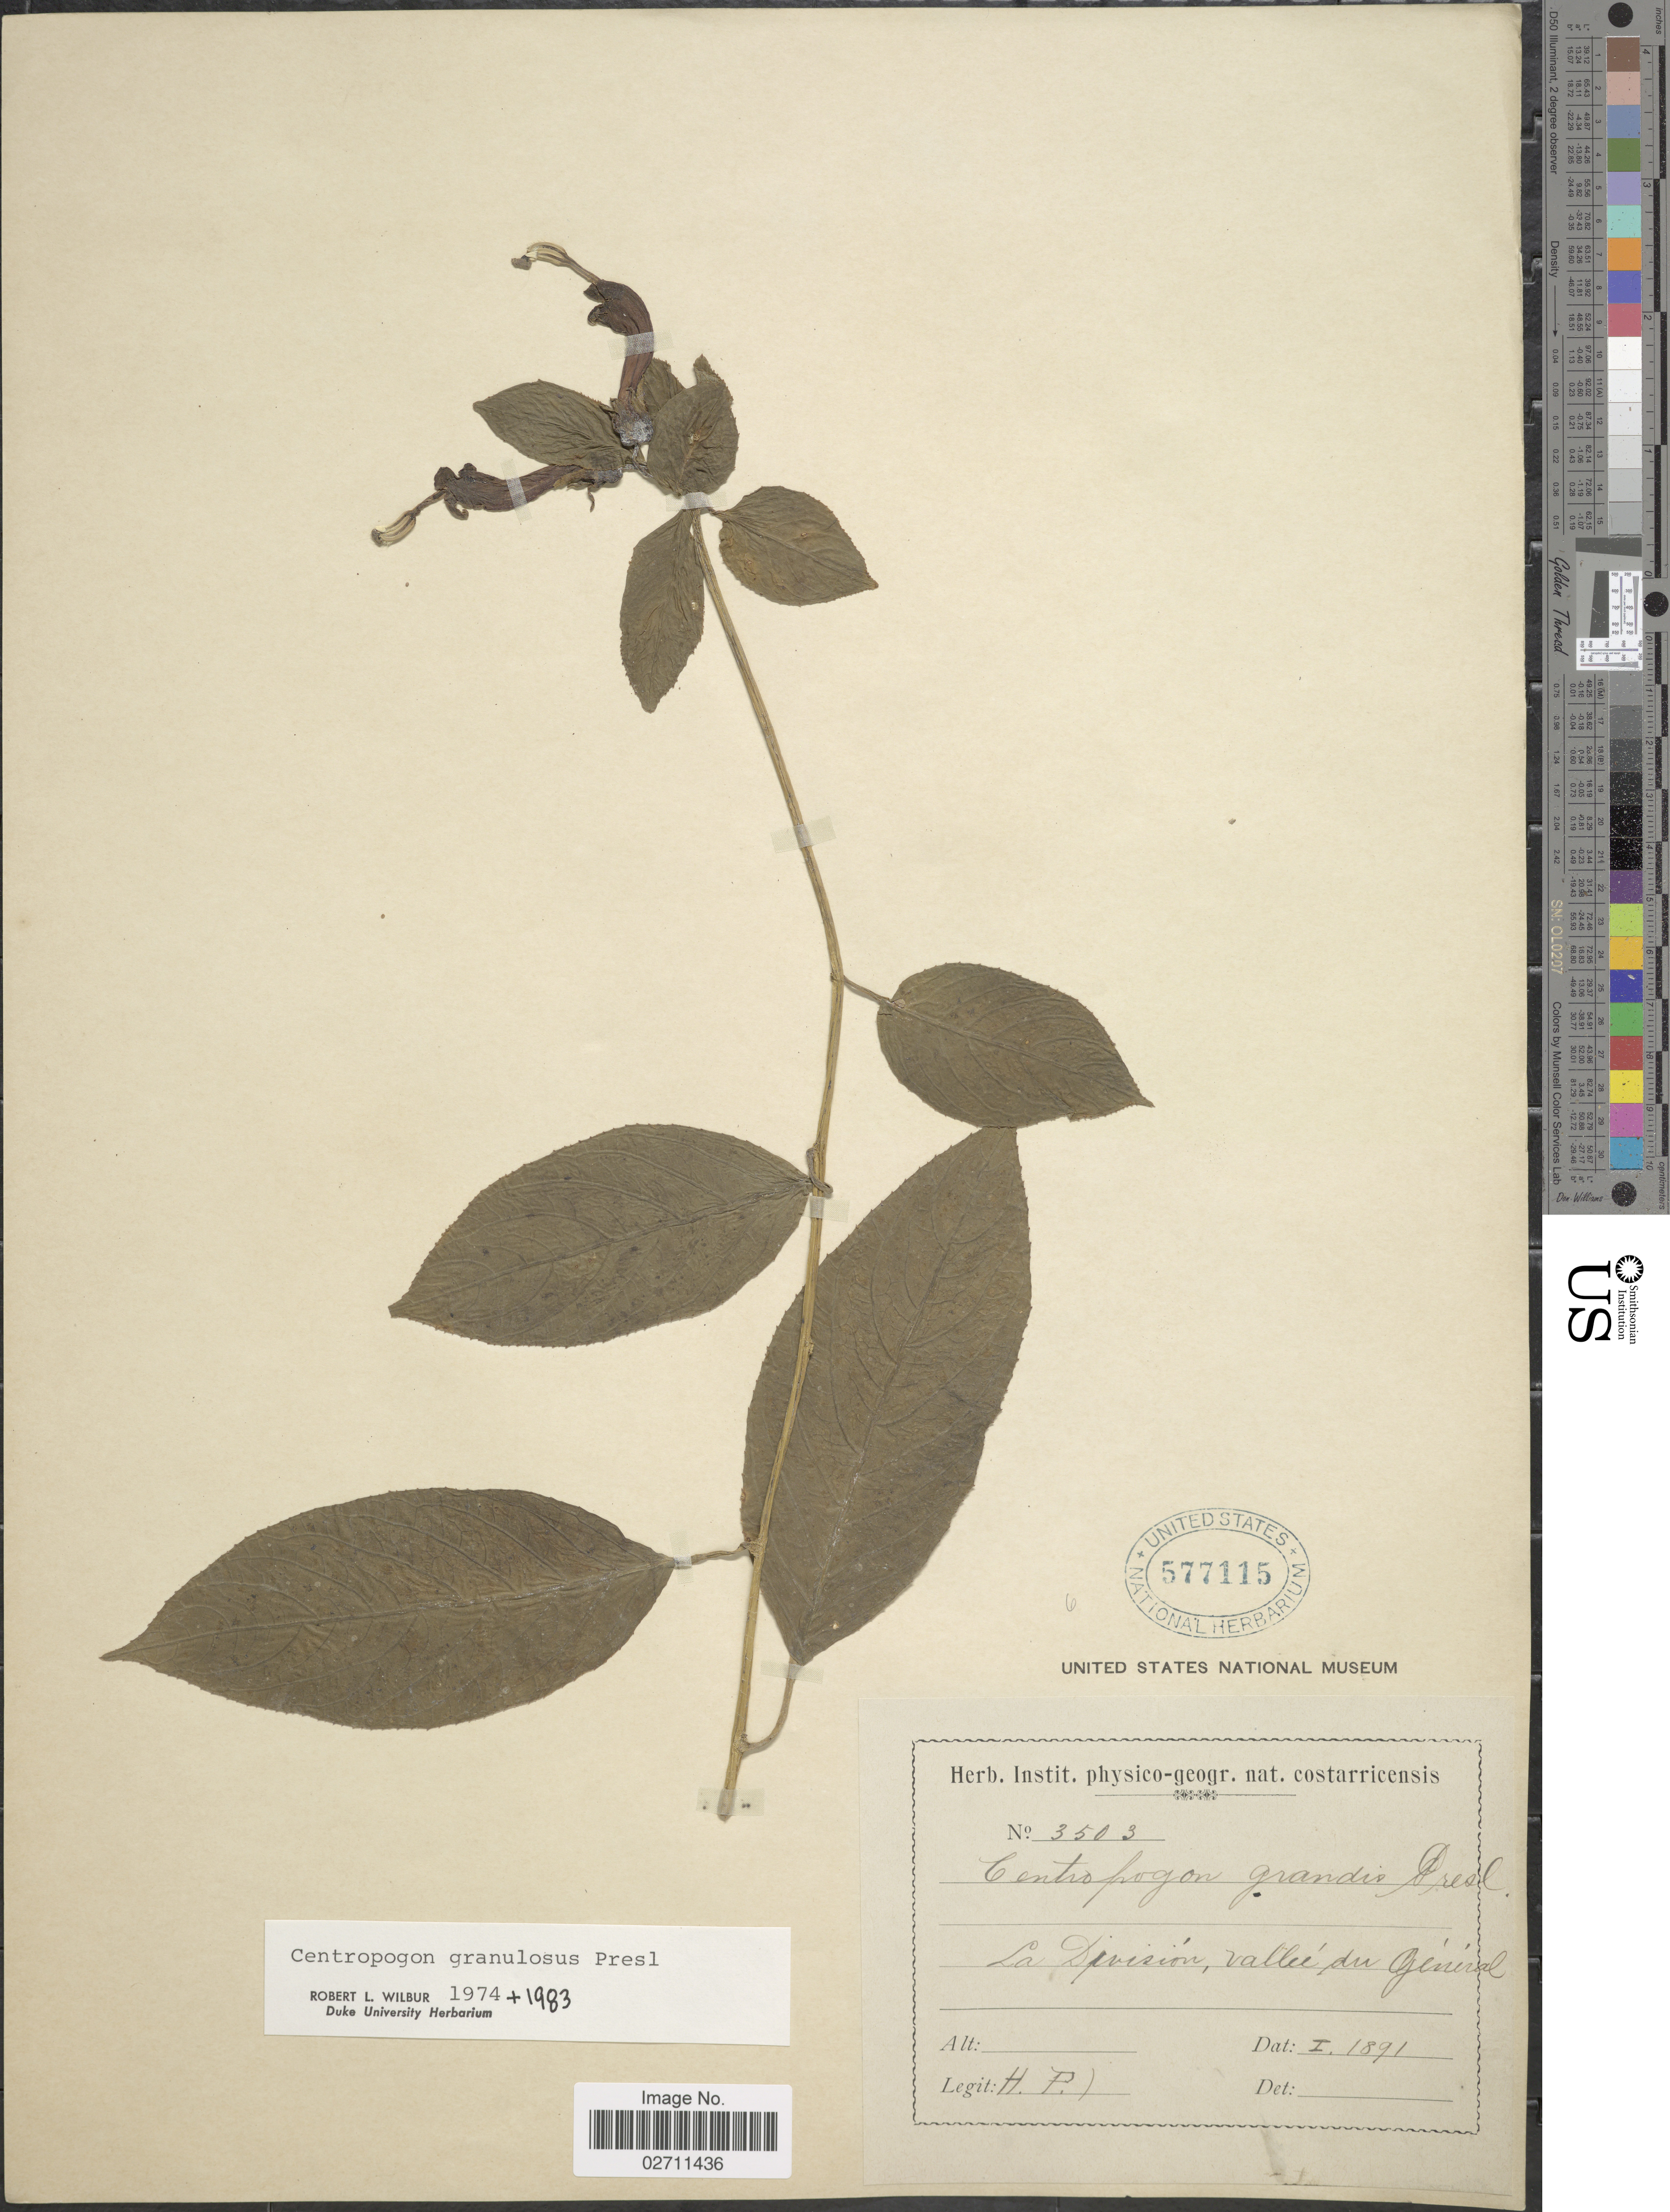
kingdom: Plantae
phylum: Tracheophyta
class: Magnoliopsida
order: Asterales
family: Campanulaceae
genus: Centropogon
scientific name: Centropogon granulosus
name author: C. Presl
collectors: H. P.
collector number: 3503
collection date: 1891-01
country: Costa Rica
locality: La Division, vallee du General.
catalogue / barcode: US 577115